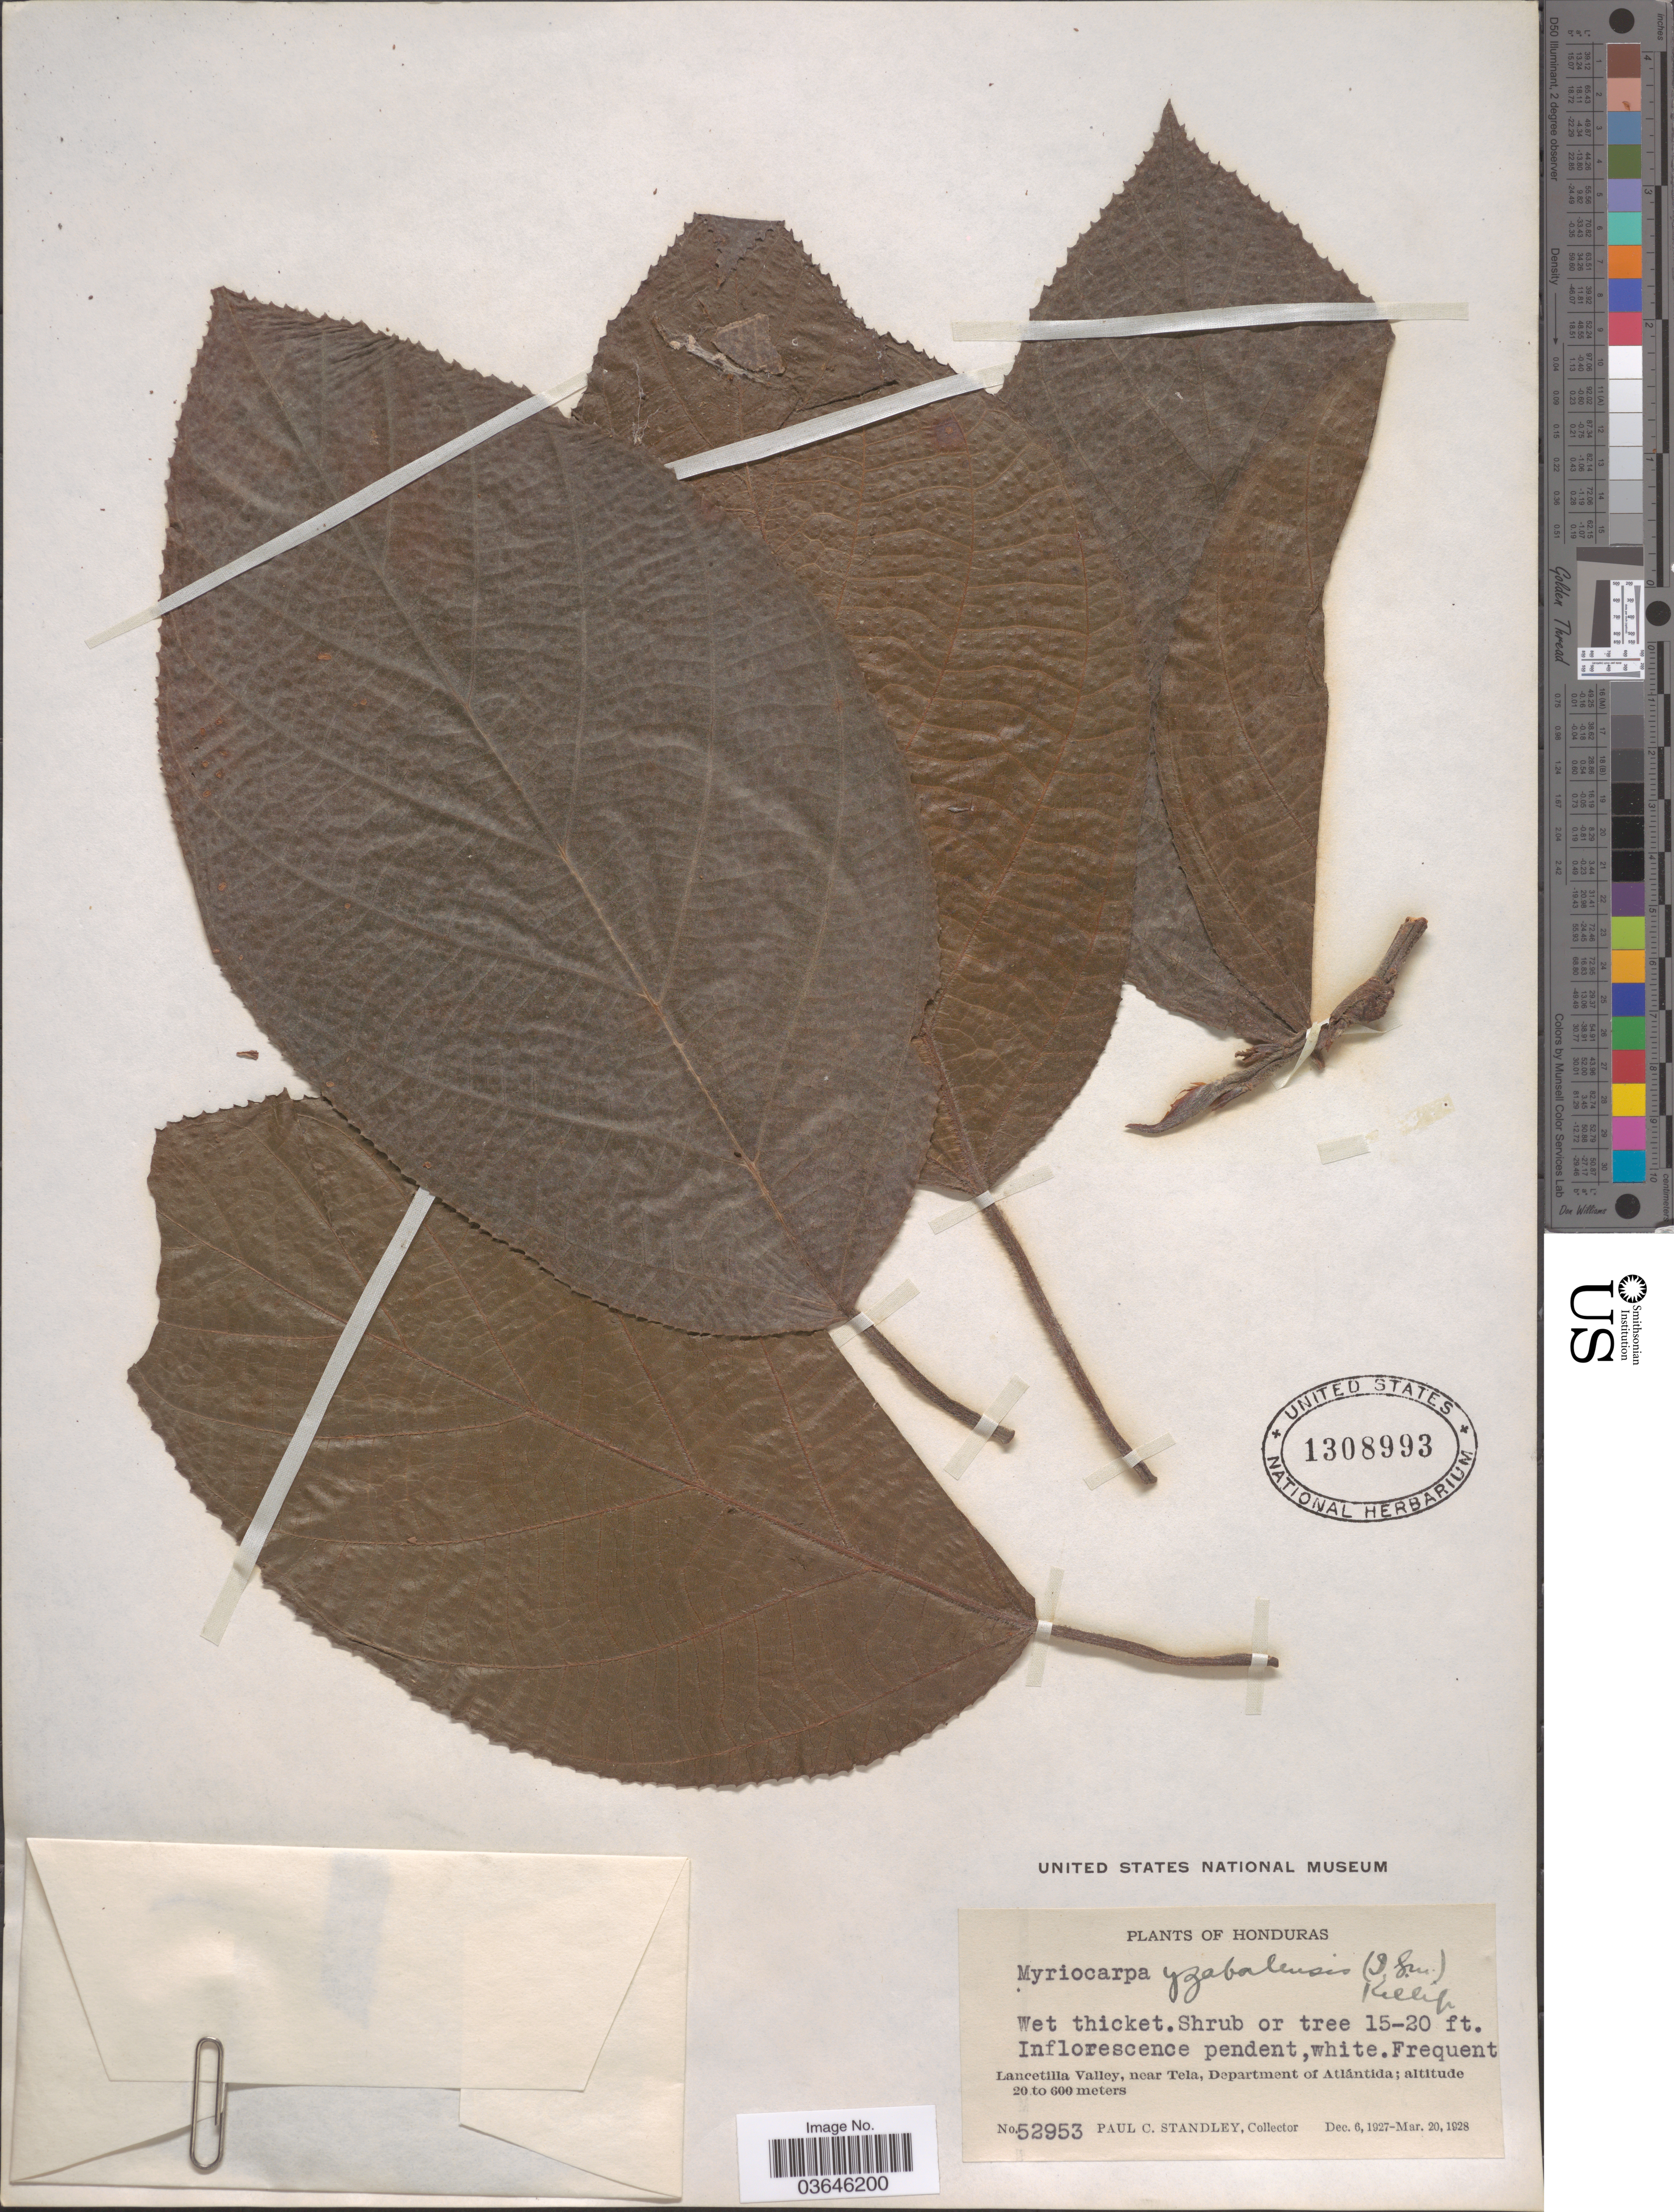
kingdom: Plantae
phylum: Tracheophyta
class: Magnoliopsida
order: Rosales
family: Urticaceae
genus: Myriocarpa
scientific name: Myriocarpa yzabalensis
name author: (Donn. Sm.) Killip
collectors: P. C. Standley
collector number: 52953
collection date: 1927-12-06/1928-03-20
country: Honduras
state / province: Atlantida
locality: Lancetilla Valley, near Tela, Department of Atlántida.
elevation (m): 20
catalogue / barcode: US 1308993